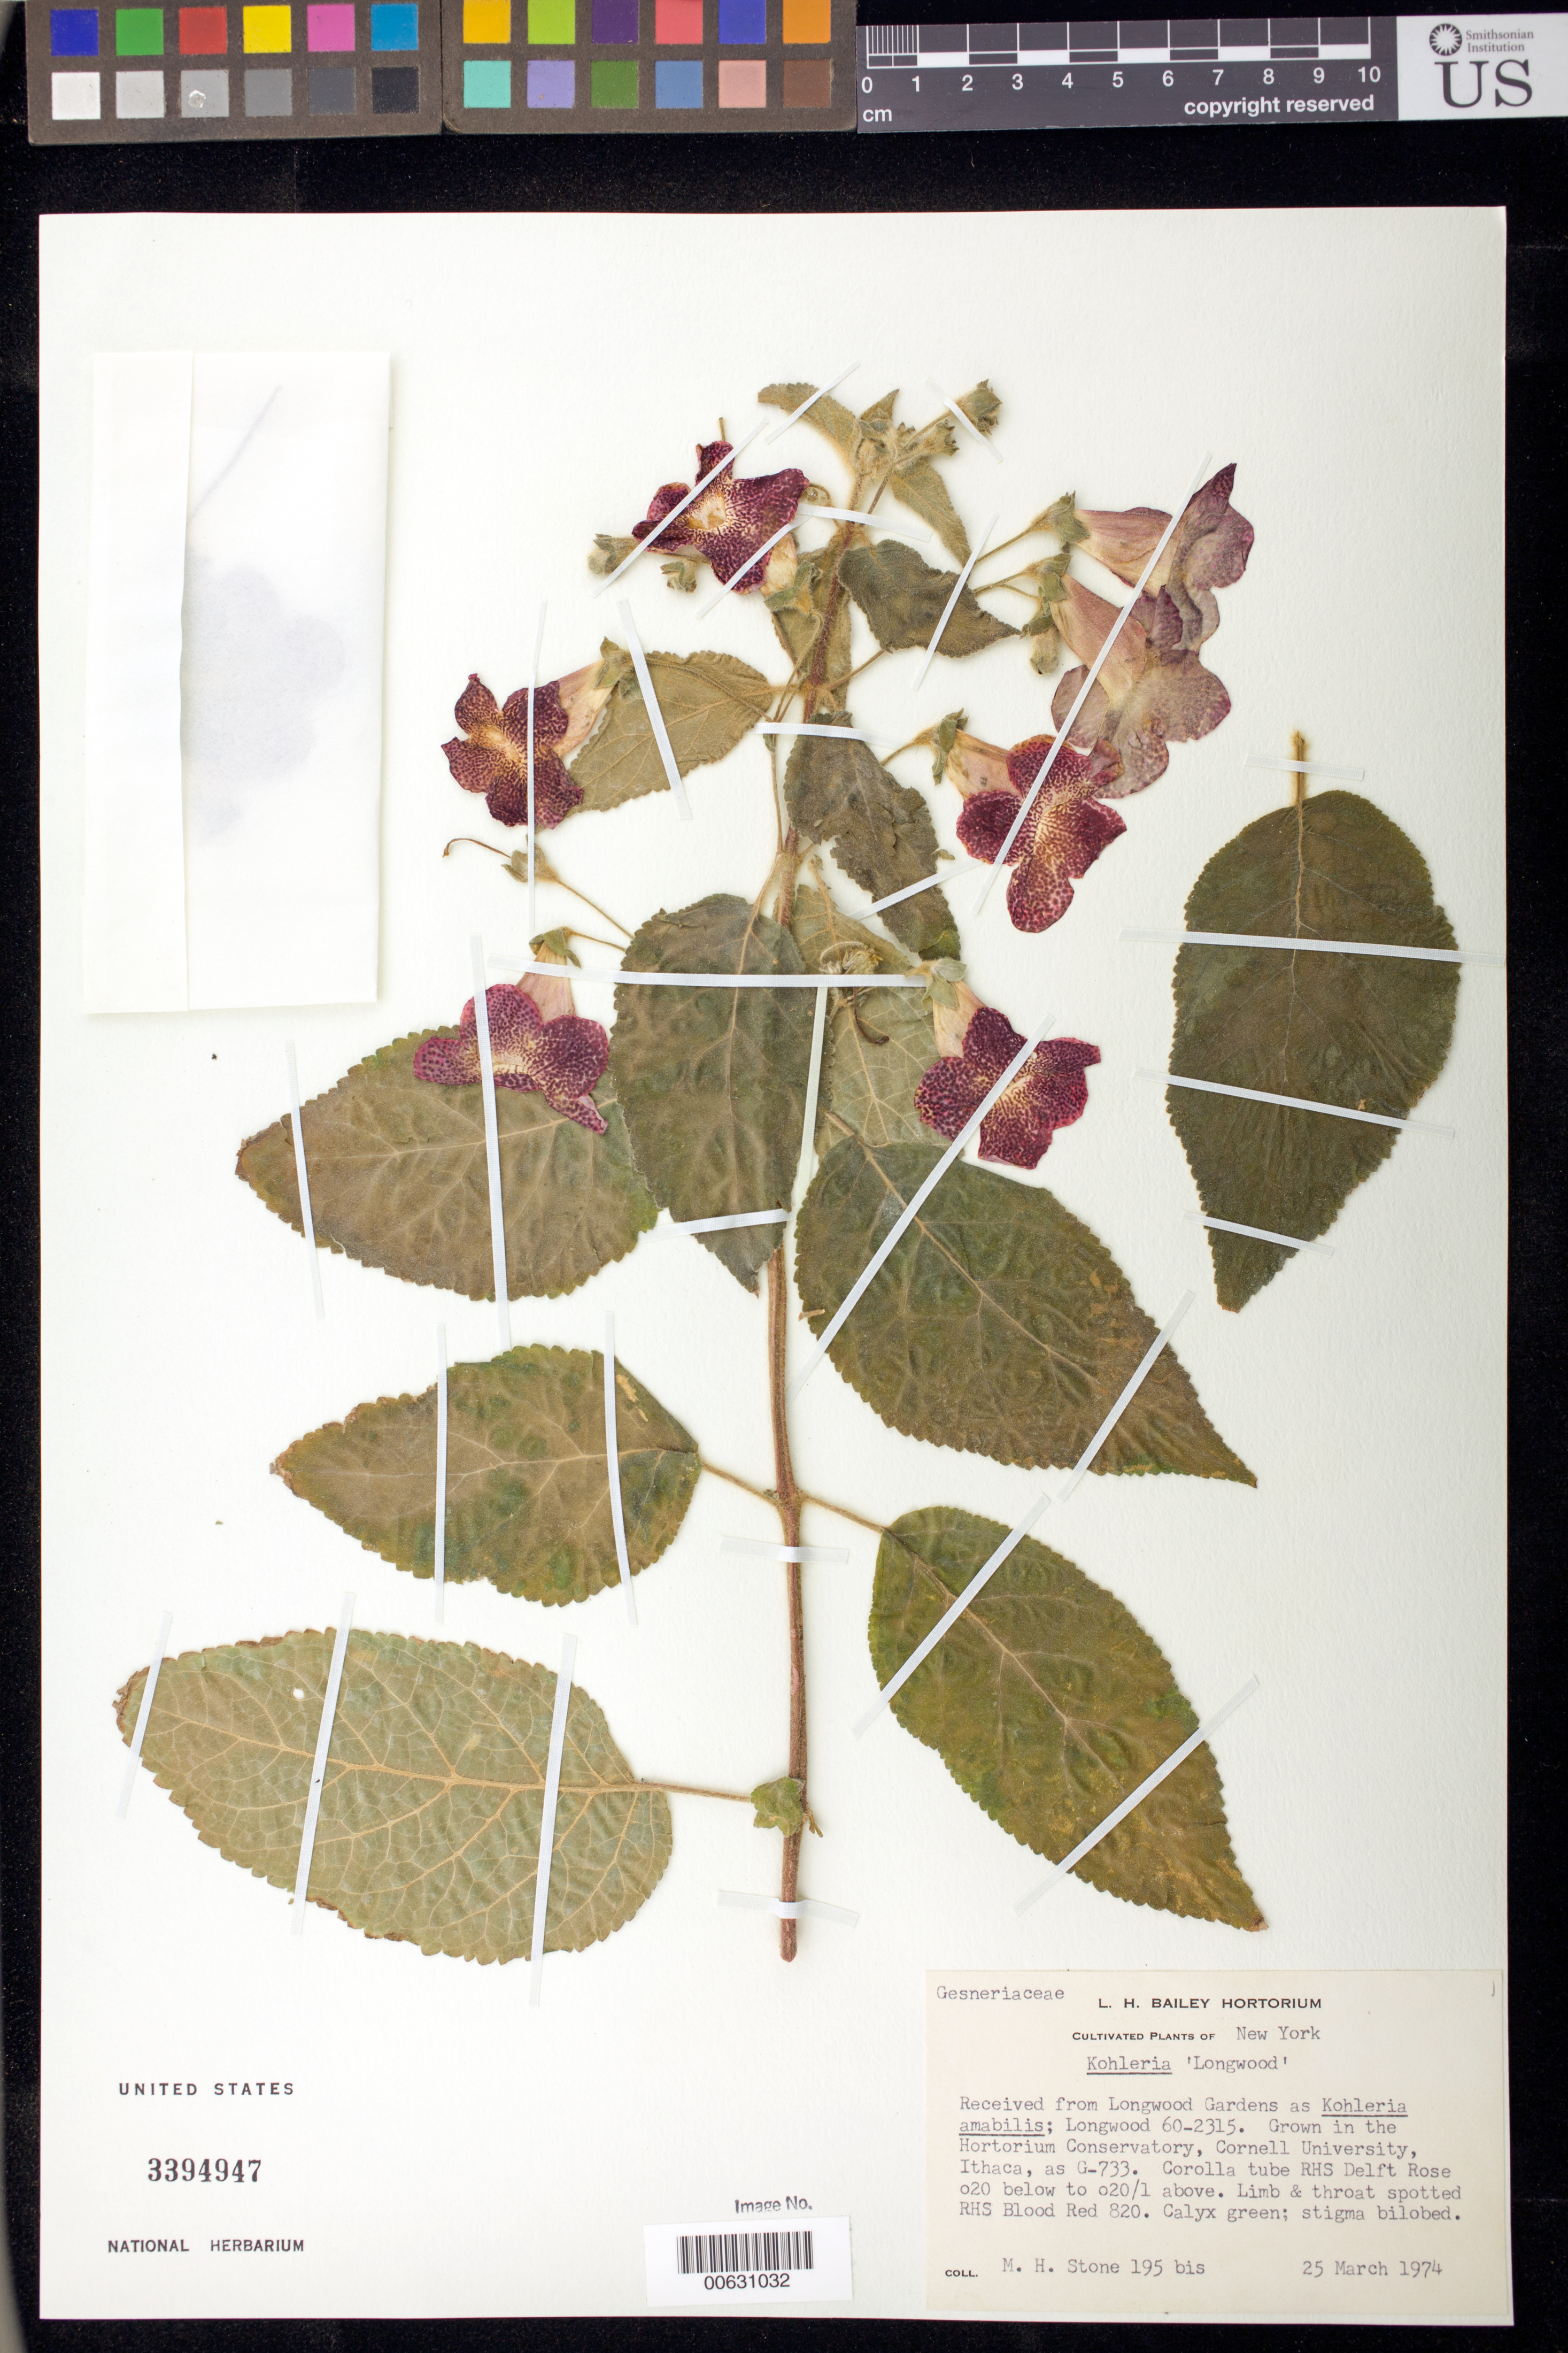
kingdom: Plantae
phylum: Tracheophyta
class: Magnoliopsida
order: Lamiales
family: Gesneriaceae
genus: Kohleria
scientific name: Kohleria 'Longwood'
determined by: Skog, Laurence E.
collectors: M. Stone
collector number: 195 bis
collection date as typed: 25 Mar 1974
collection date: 1974-03-25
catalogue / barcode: US 3394947